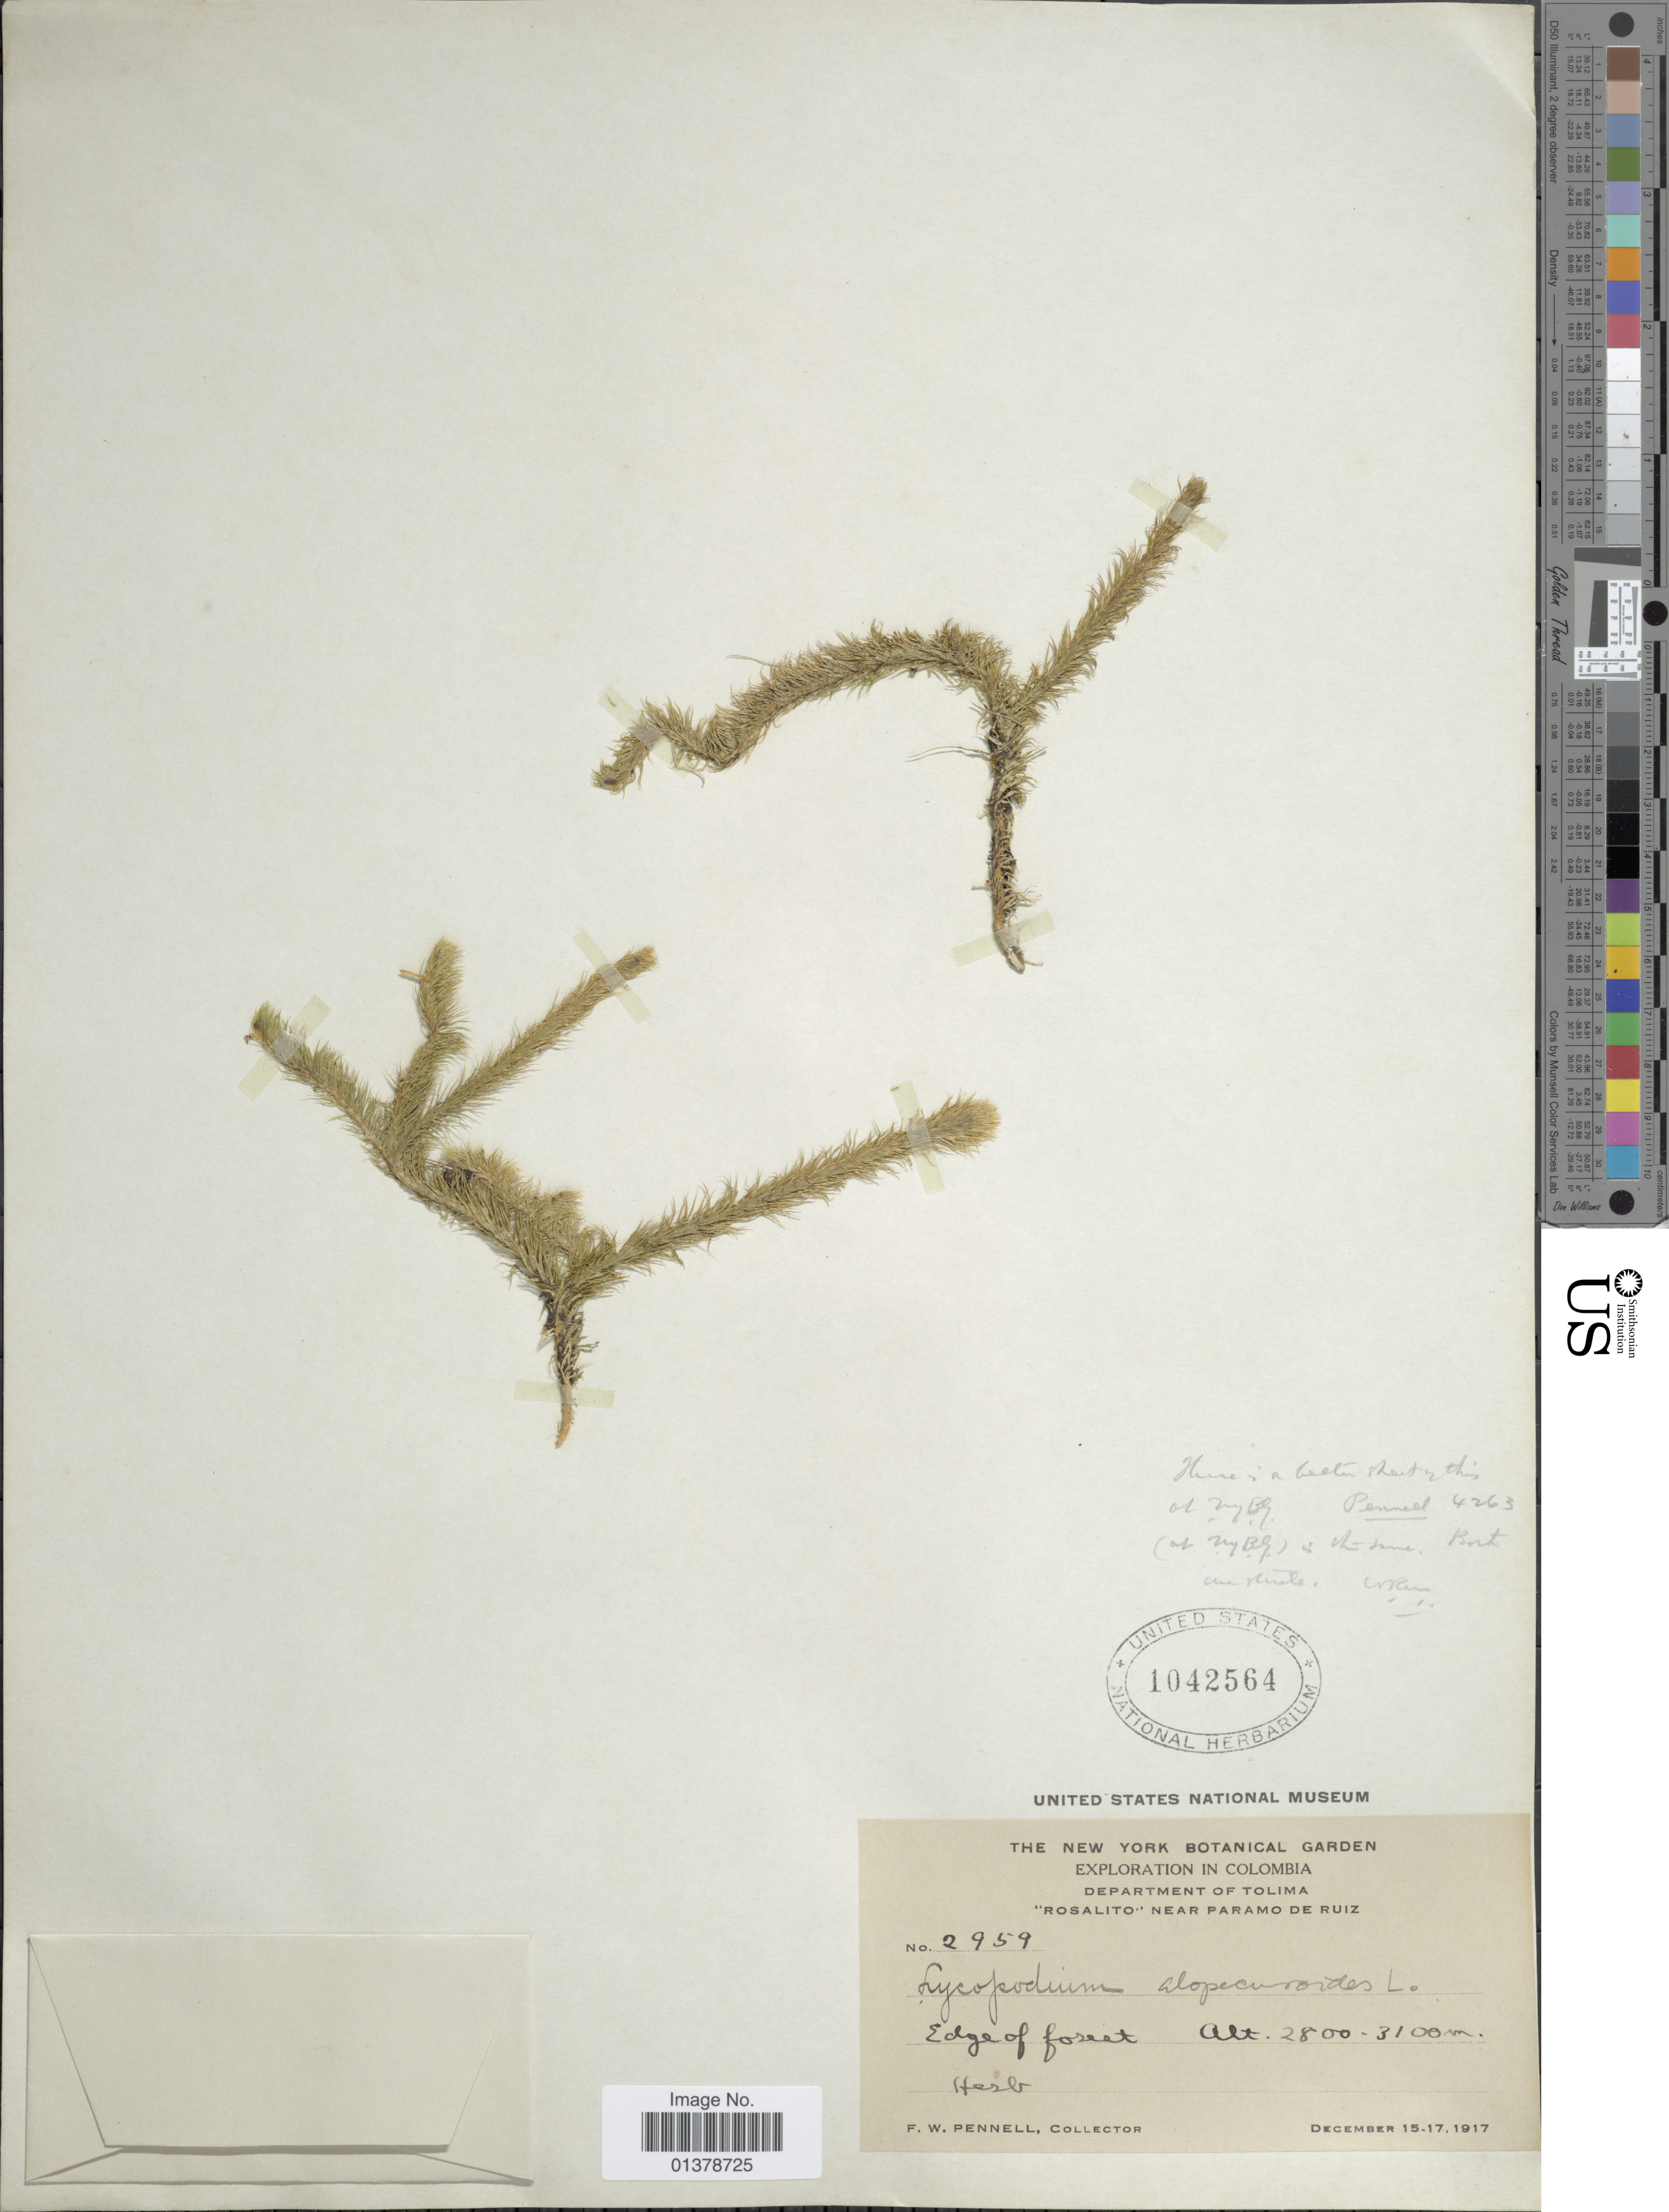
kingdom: Plantae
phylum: Tracheophyta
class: Lycopodiopsida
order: Lycopodiales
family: Lycopodiaceae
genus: Lycopodiella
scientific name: Lycopodiella alopecuroides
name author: (L.) Cranfill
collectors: F. W. Pennell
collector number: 2959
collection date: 1917-12-15/1917-12-17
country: Colombia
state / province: Tolima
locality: Edge of forest, Rosalito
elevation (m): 2800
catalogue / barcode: US 1042564